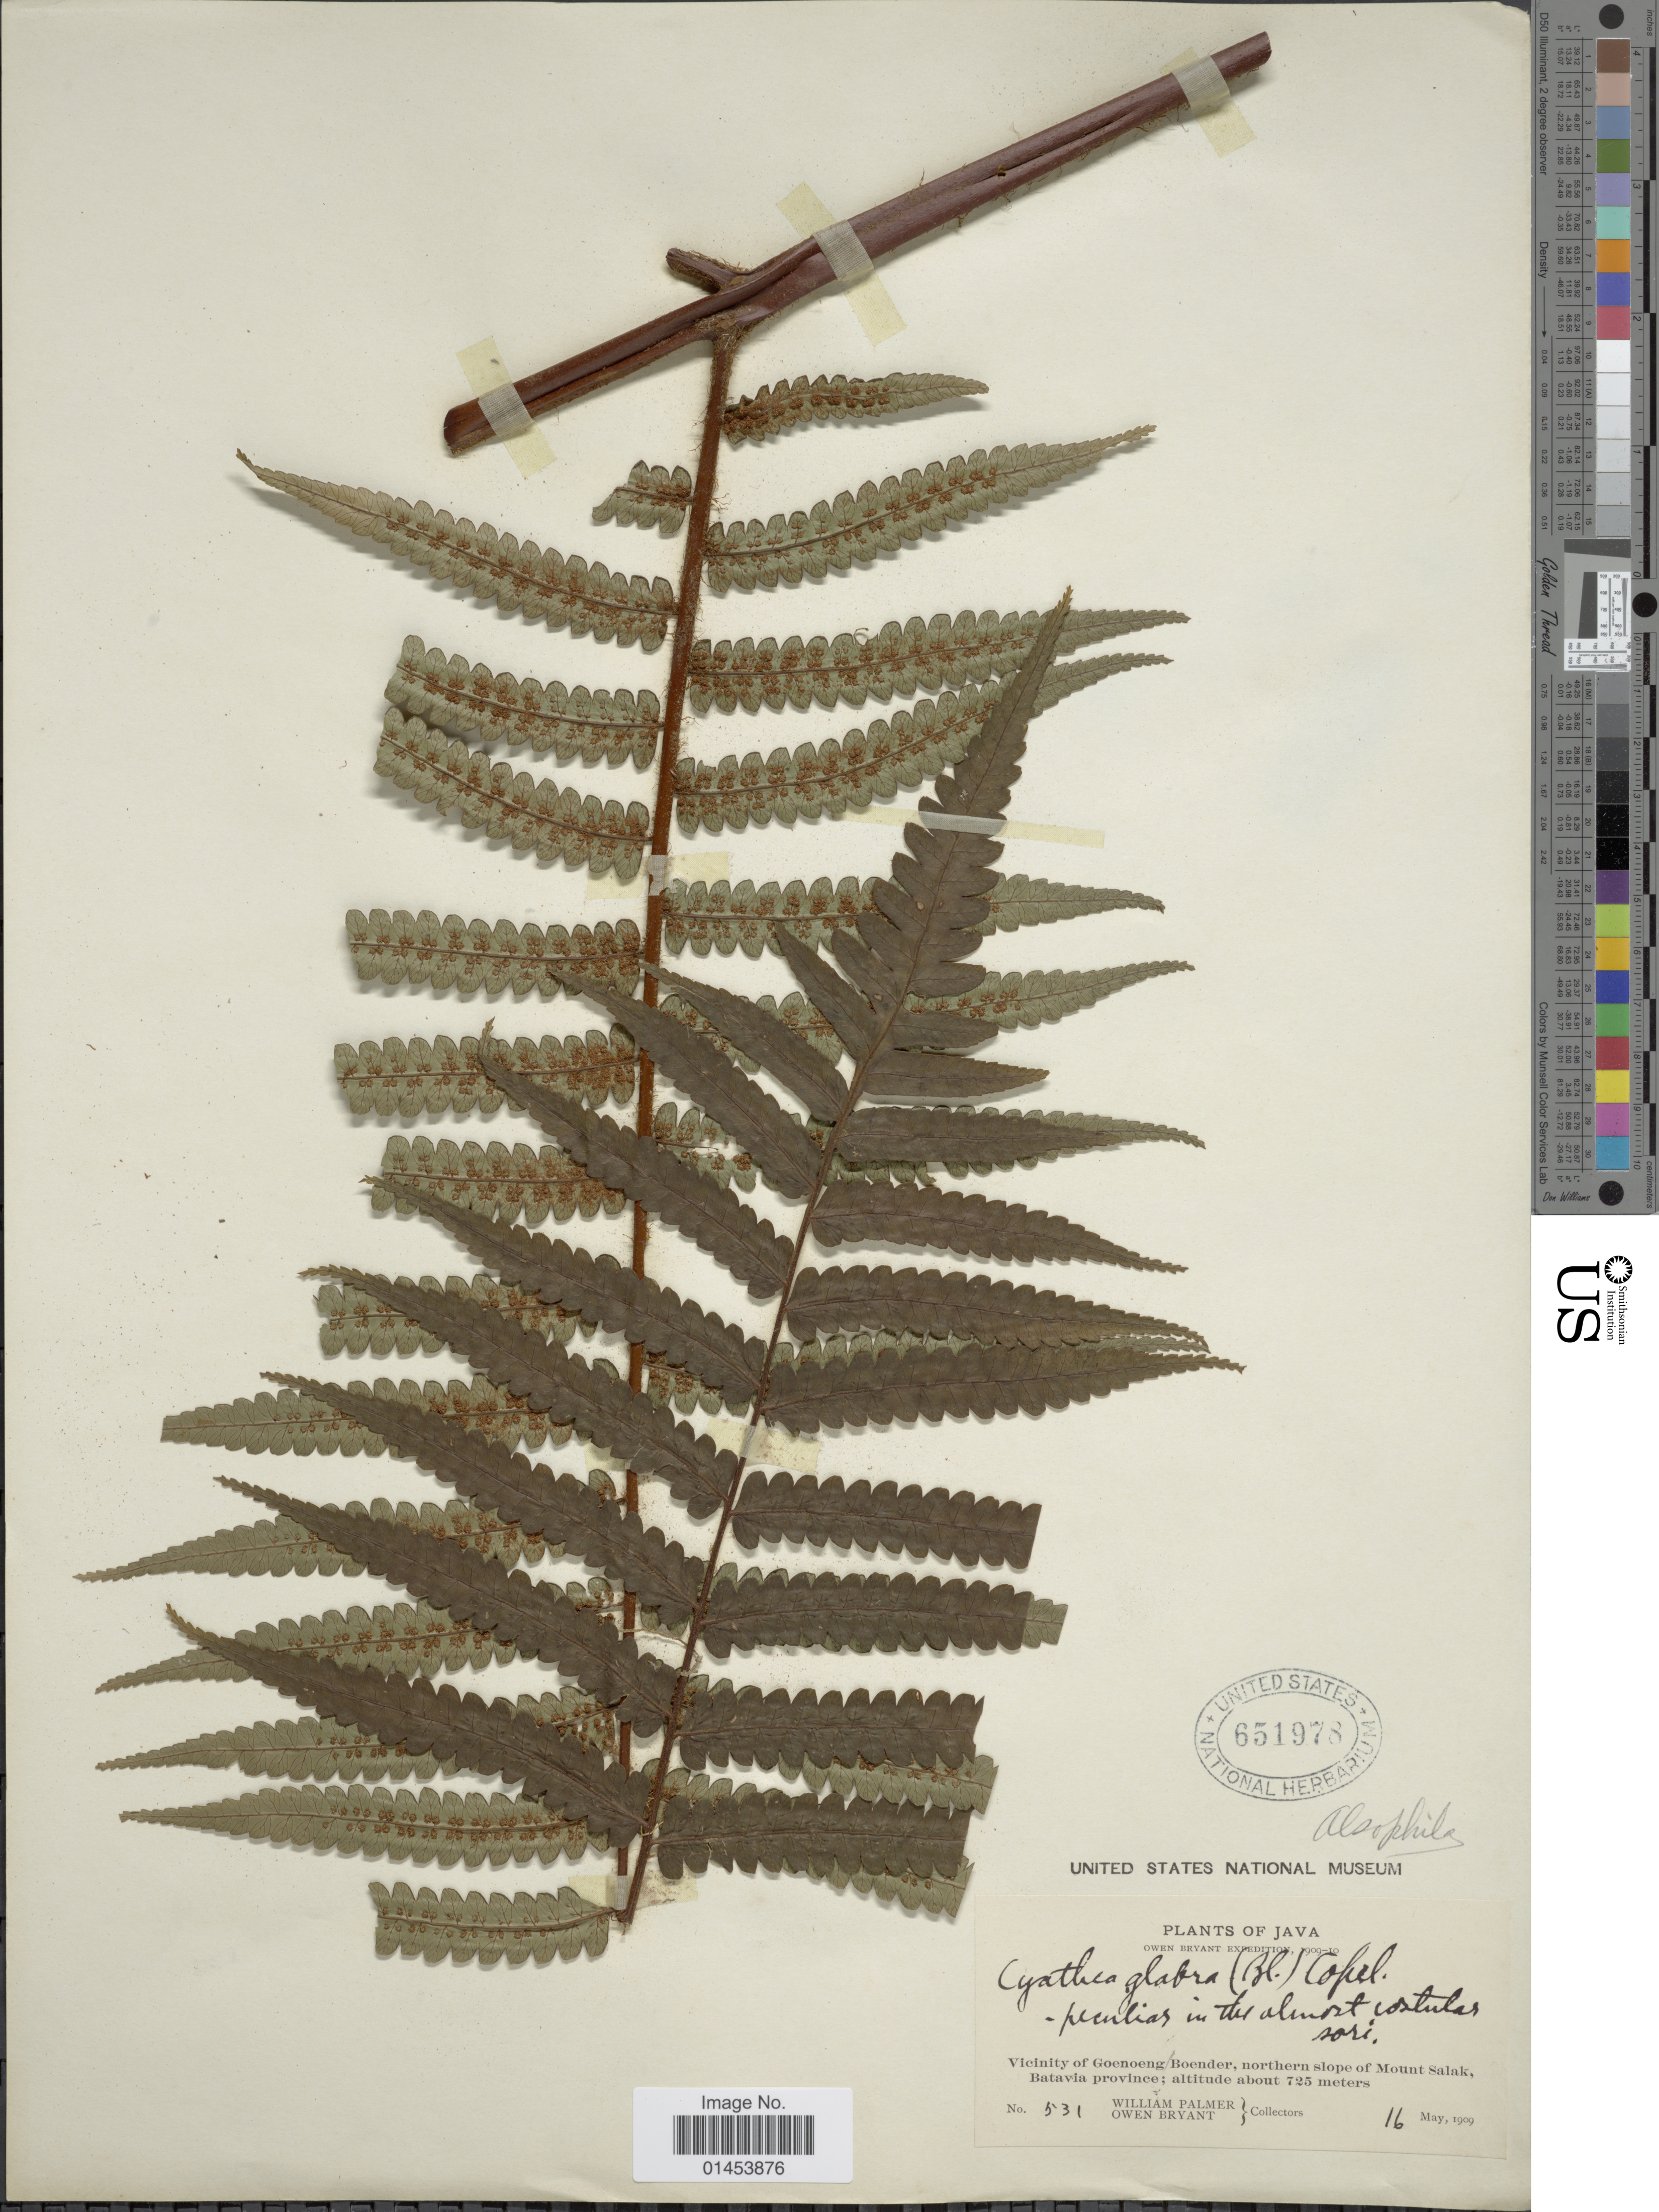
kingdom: Plantae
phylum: Tracheophyta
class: Polypodiopsida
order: Cyatheales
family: Cyatheaceae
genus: Cyathea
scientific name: Cyathea glabra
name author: (Blume) Copel.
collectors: W. Palmer & O. Bryant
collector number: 531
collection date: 1909-05-16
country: Indonesia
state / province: Java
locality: Vicinity of Goenoeng Boender, northern slope of Mount Salak, Batavia province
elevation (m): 725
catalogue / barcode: US 651978